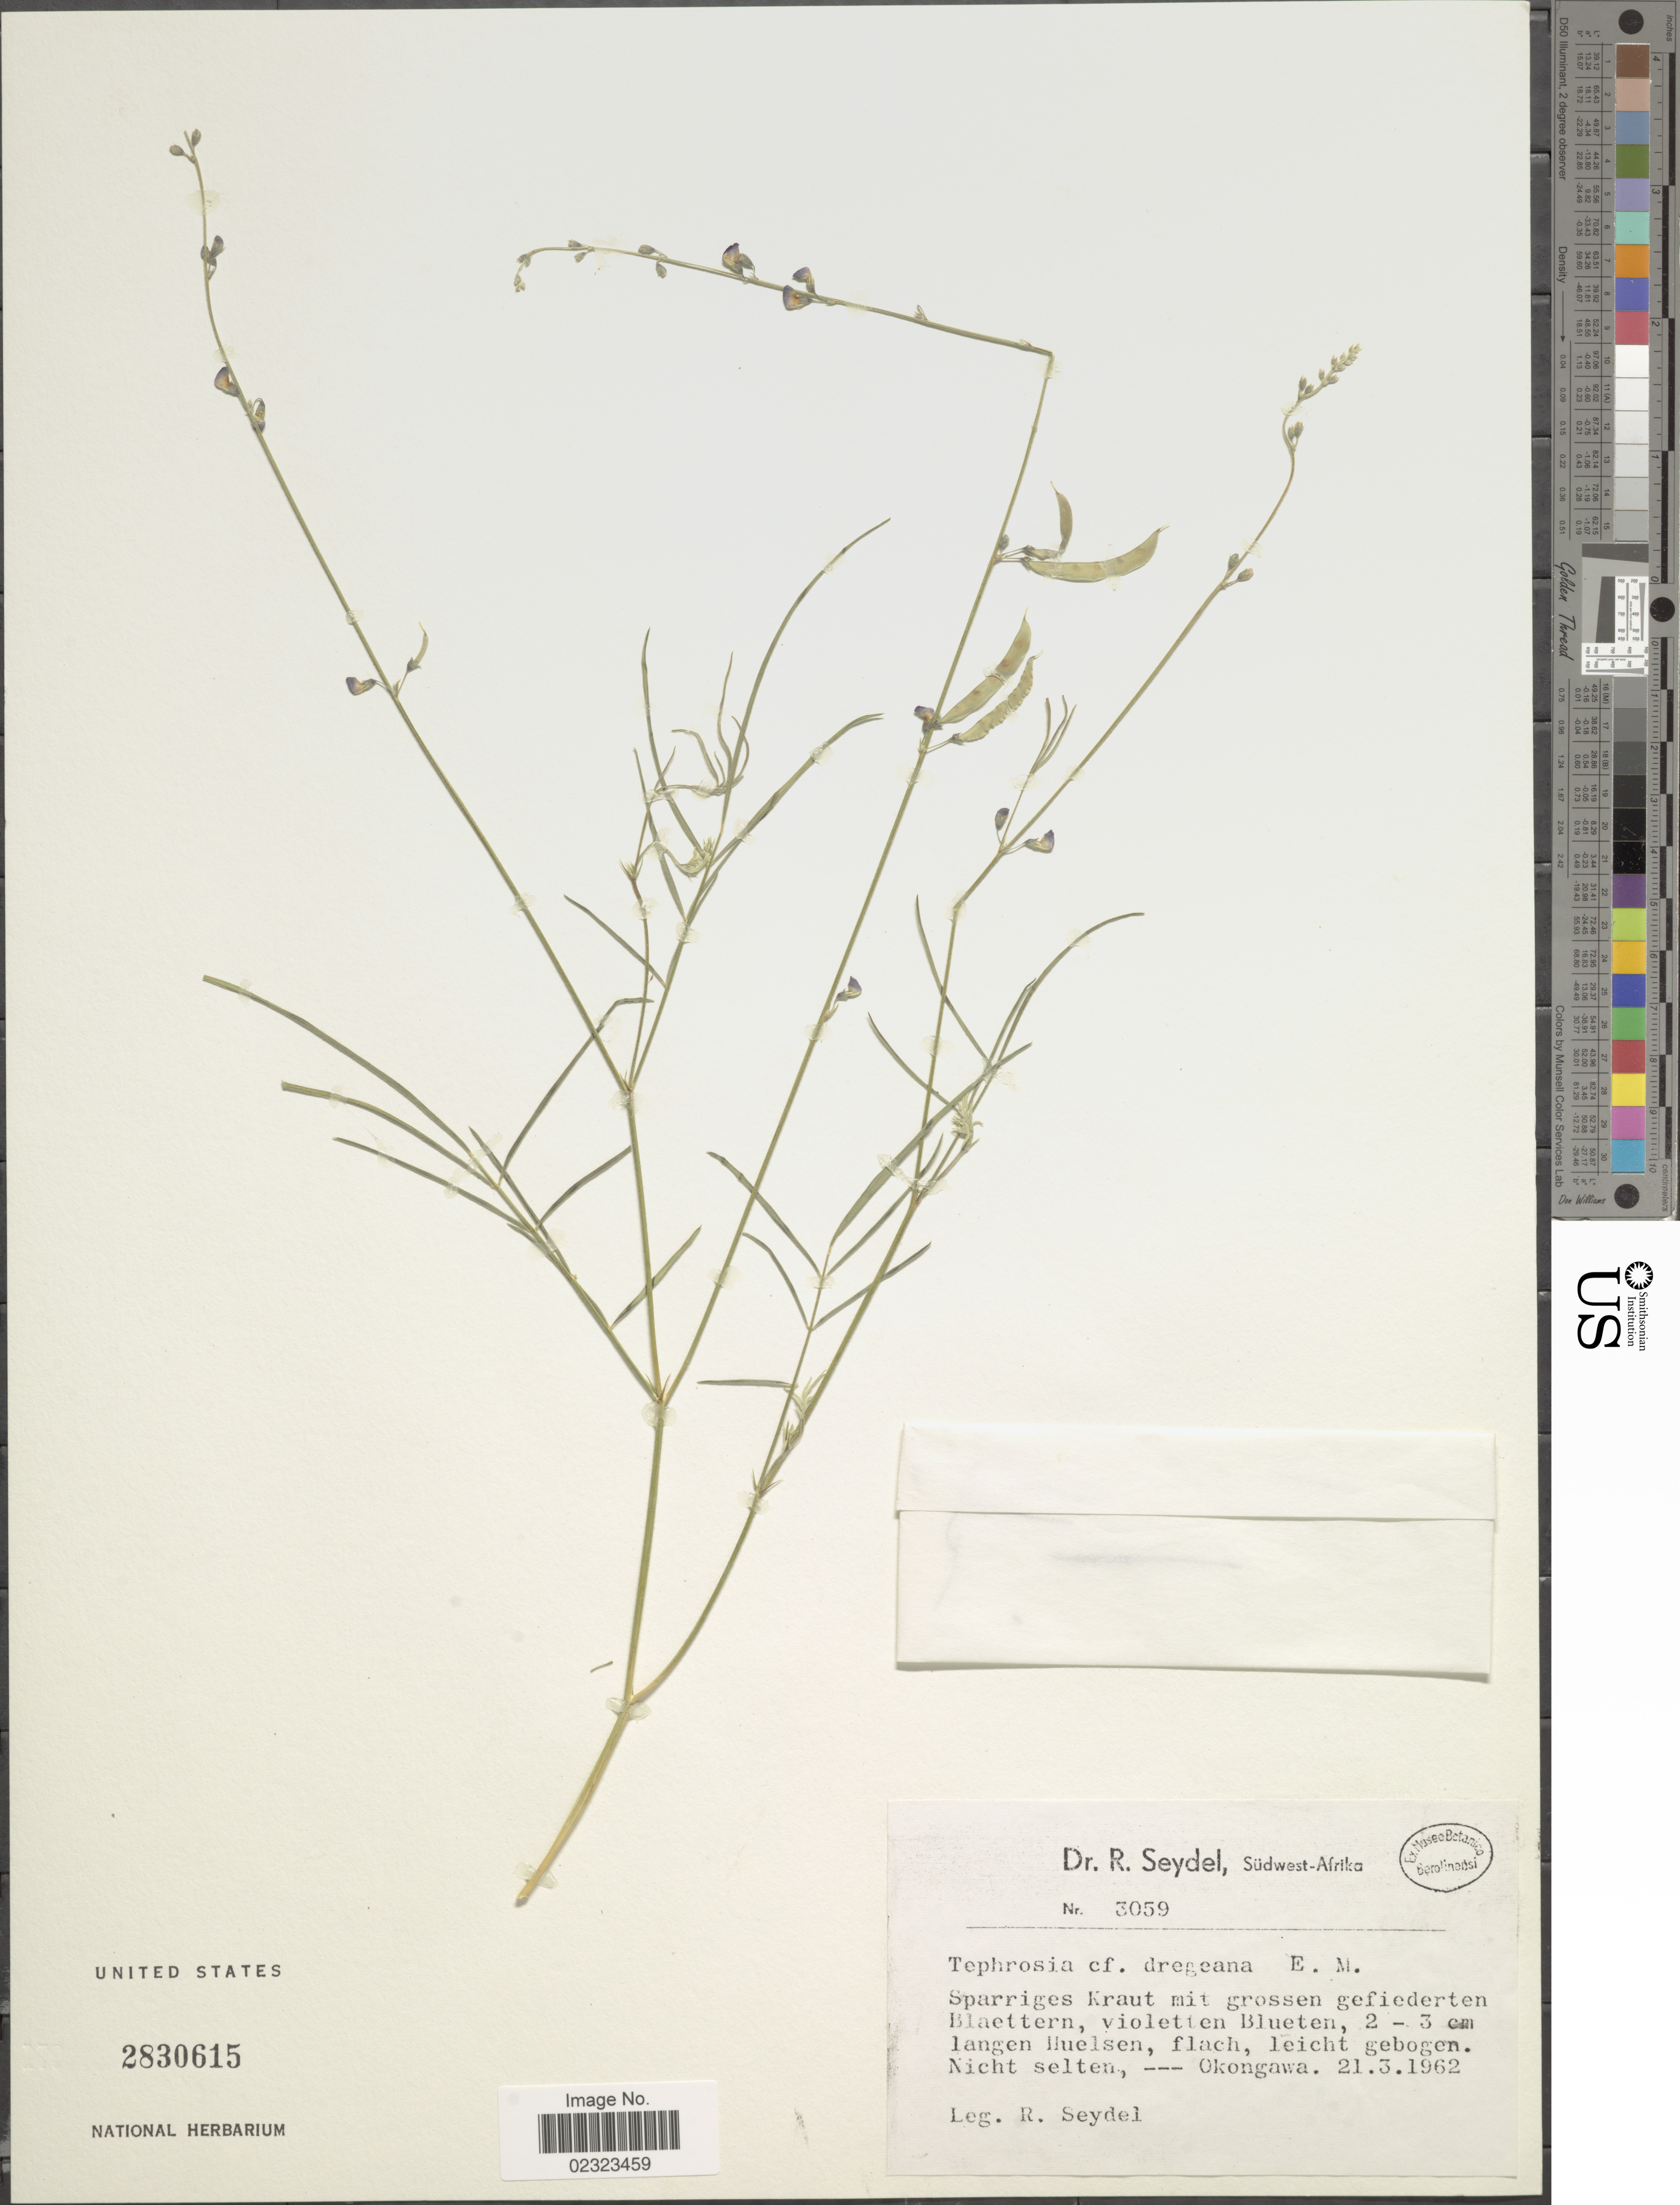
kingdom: Plantae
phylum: Tracheophyta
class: Magnoliopsida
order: Fabales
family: Fabaceae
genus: Tephrosia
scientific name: Tephrosia dregeana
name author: E. Mey.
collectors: R. Seydel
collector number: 3059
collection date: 1962-03-21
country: Namibia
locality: Südwest-Afrika, Nicht selten-Okongawa.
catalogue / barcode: US 2830615